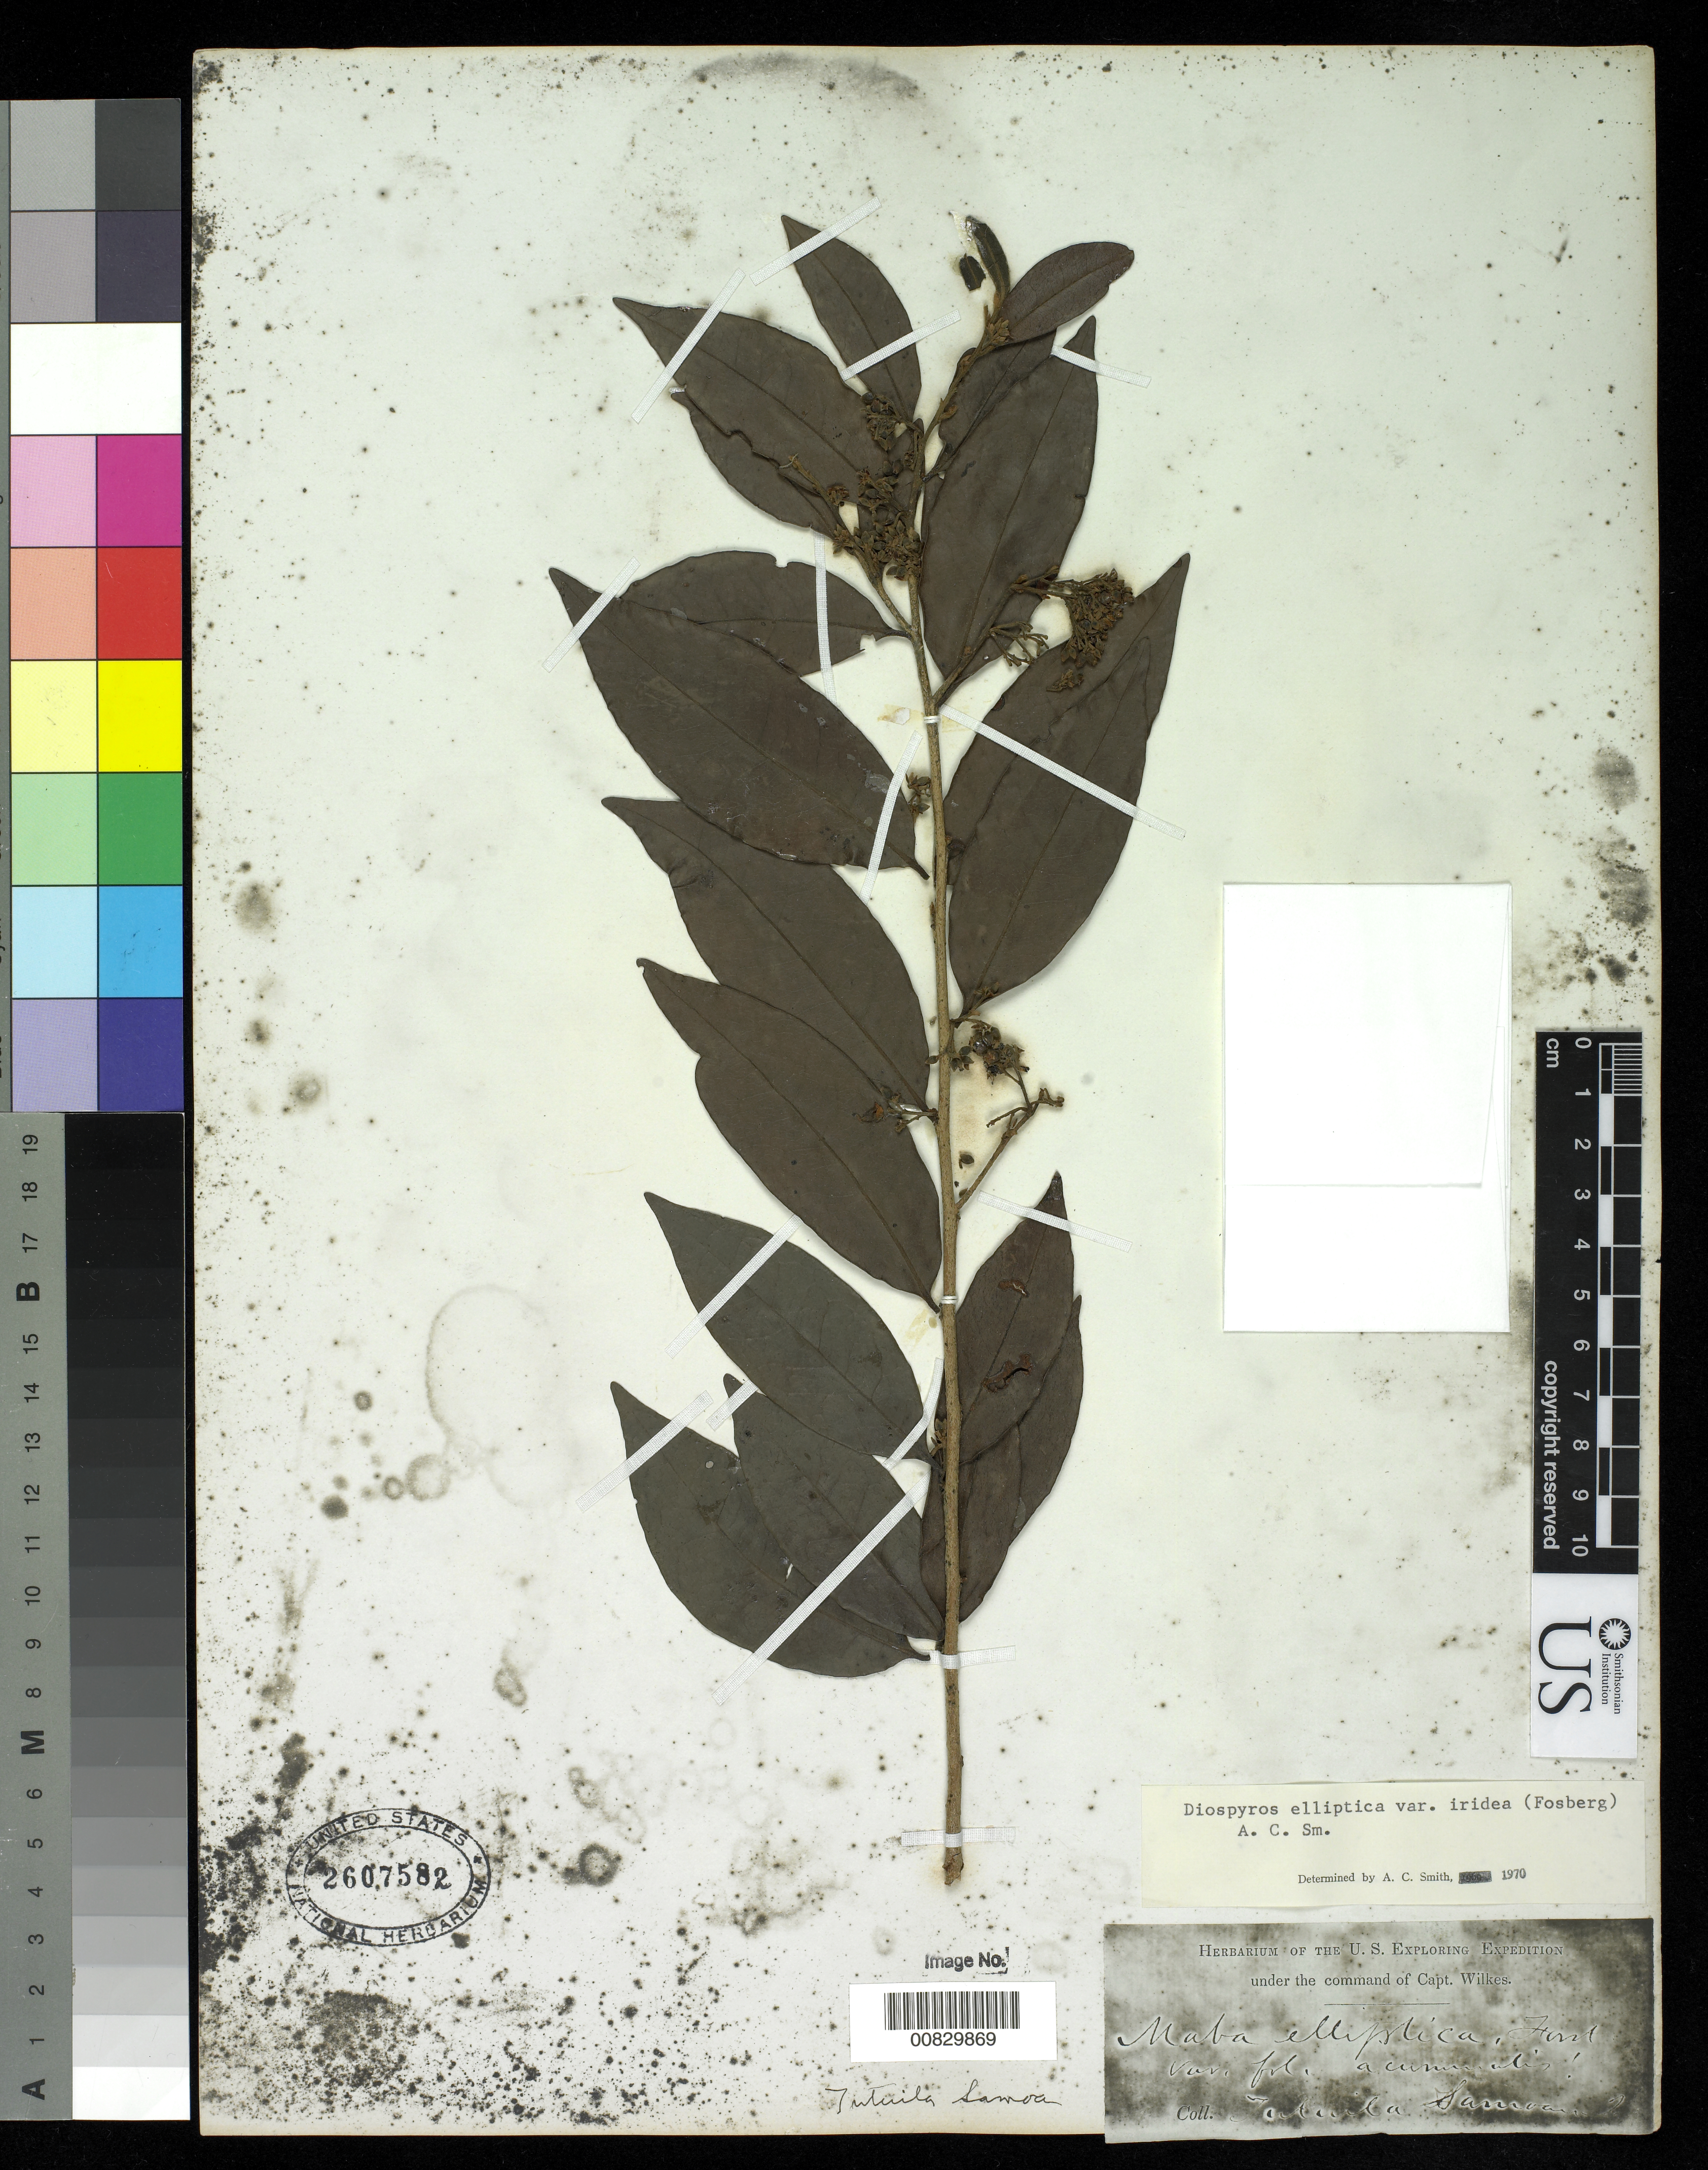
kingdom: Plantae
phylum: Tracheophyta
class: Magnoliopsida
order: Ericales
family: Ebenaceae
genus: Diospyros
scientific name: Diospyros elliptica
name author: P.S. Green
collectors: Wilkes Explor. Exped.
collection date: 1838/1842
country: American Samoa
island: Tutua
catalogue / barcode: US 2607582